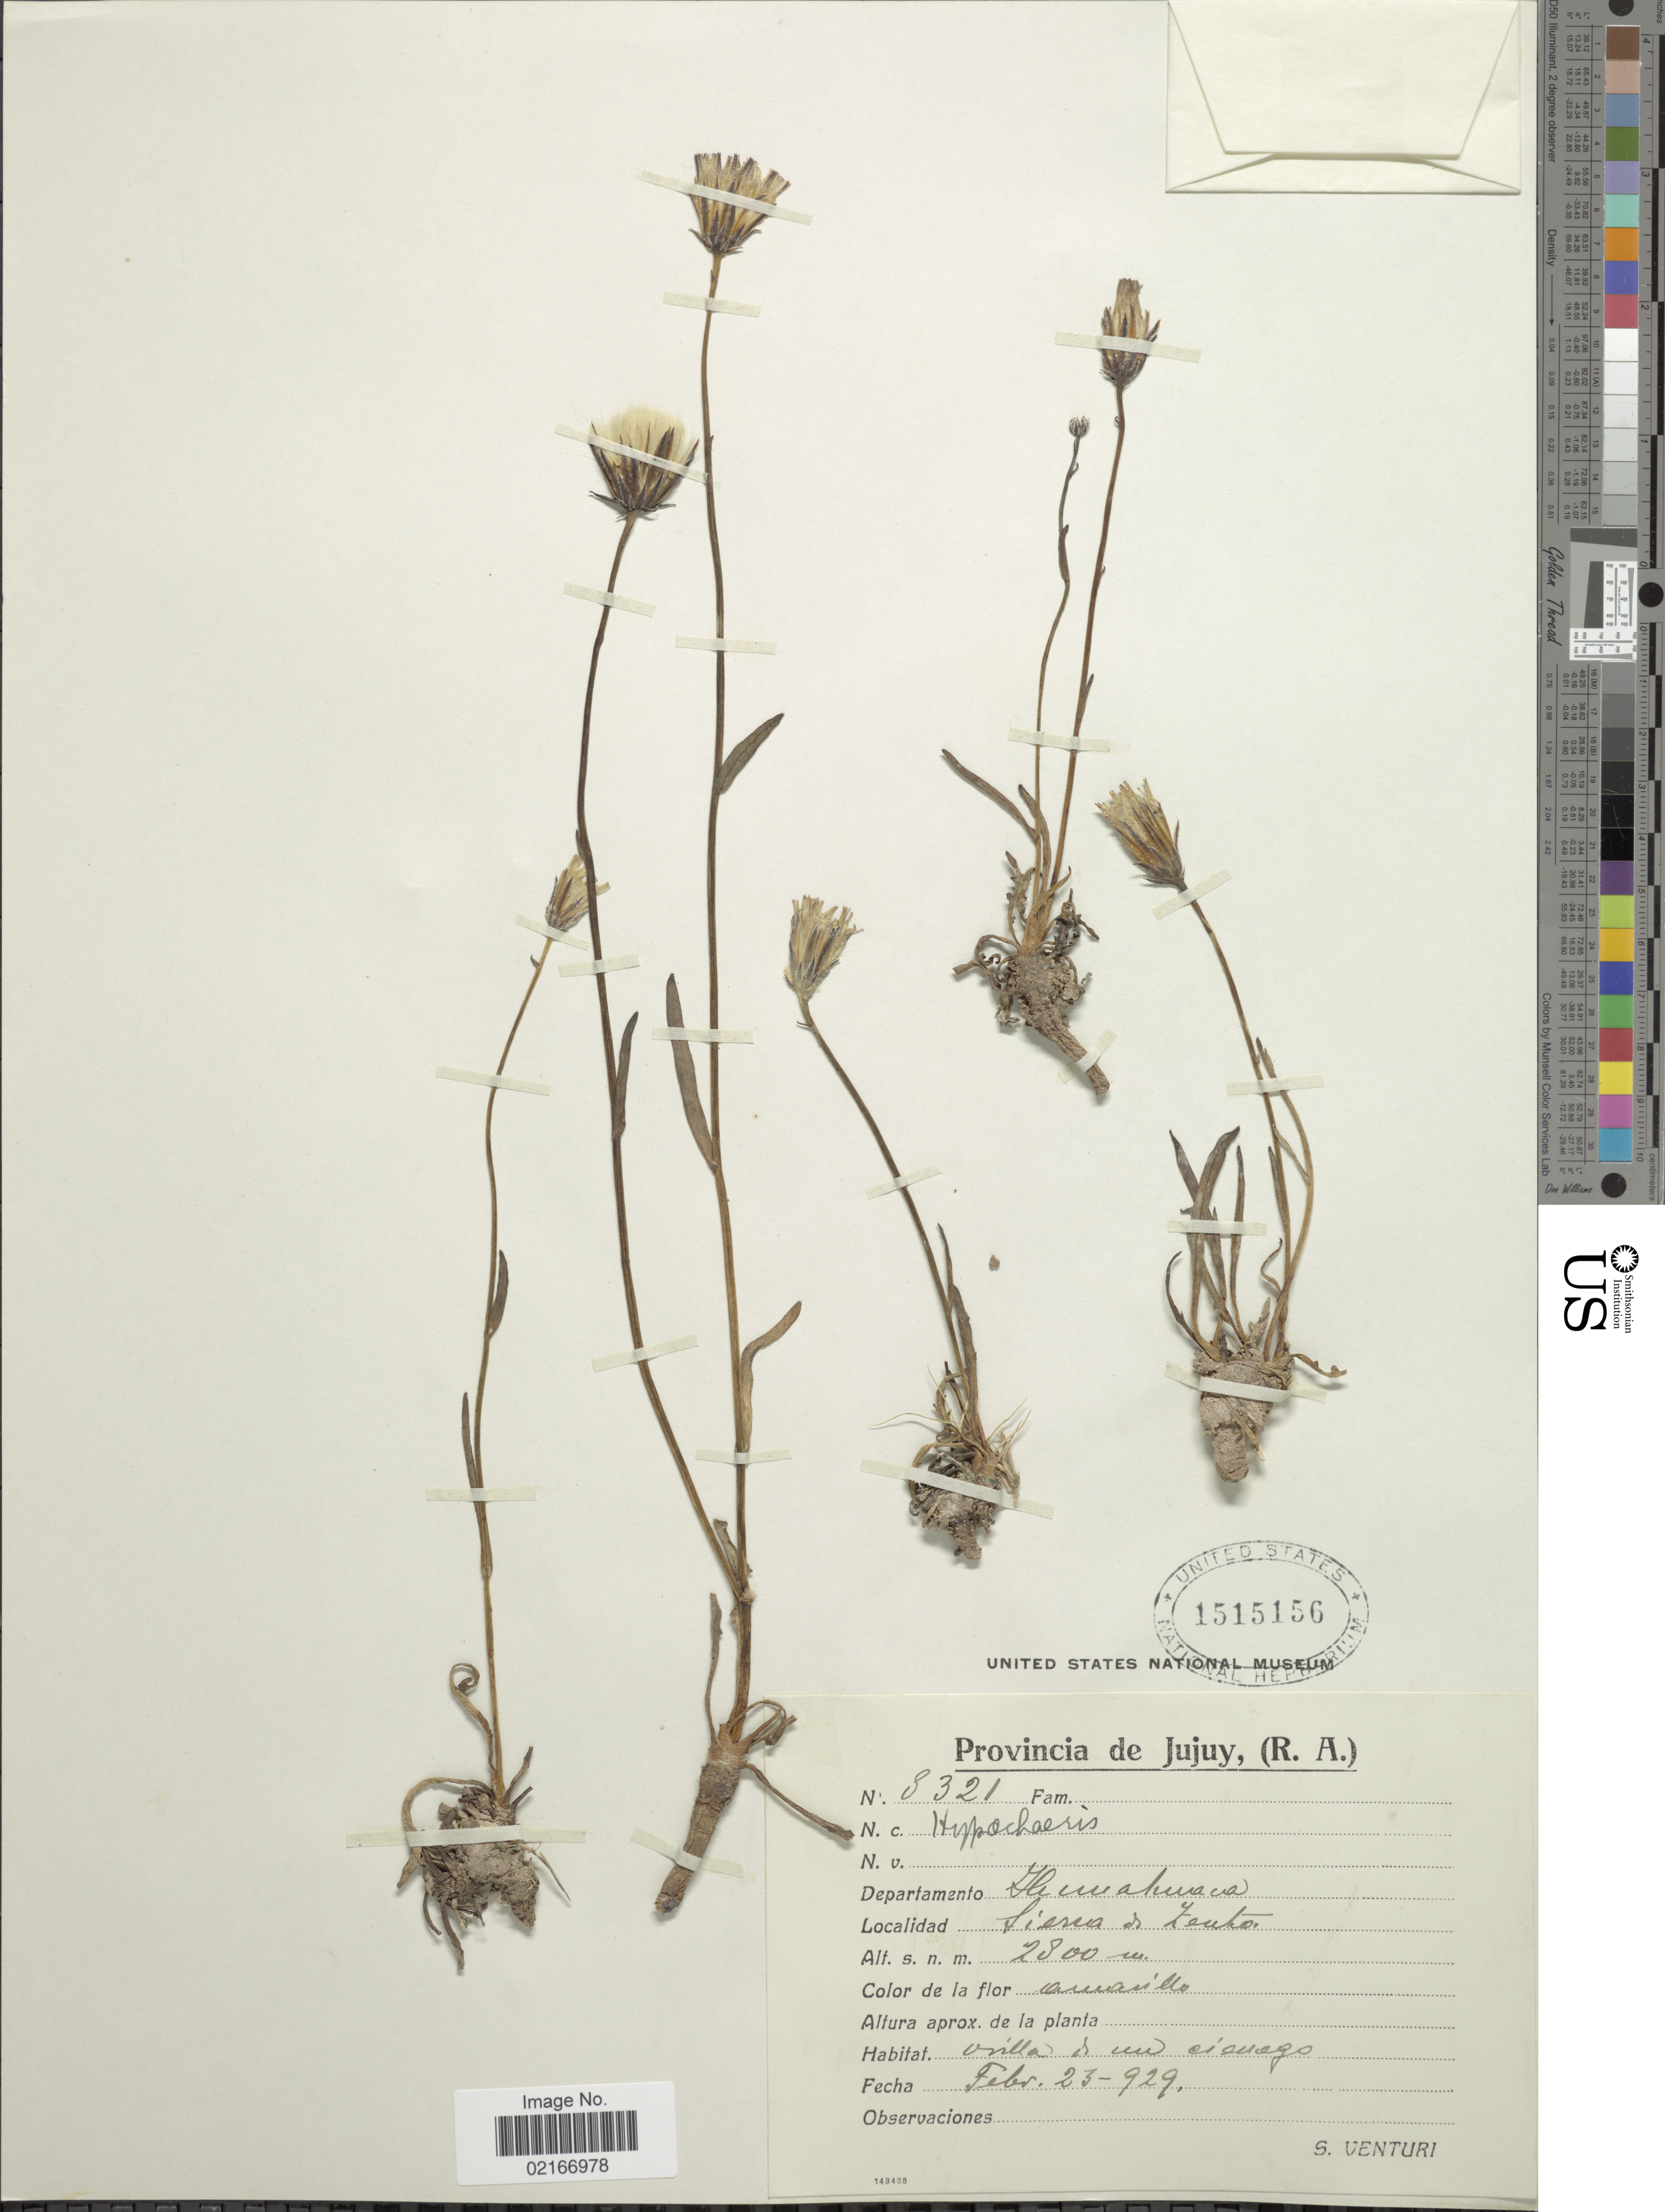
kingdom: Plantae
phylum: Tracheophyta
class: Magnoliopsida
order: Asterales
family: Asteraceae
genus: Hypochaeris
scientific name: Hypochaeris sp.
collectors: S. Venturi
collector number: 8321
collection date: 1929-02-23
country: Argentina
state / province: Jujuy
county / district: Humahuaca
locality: Sierra de Zenta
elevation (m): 2800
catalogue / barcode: US 1515156